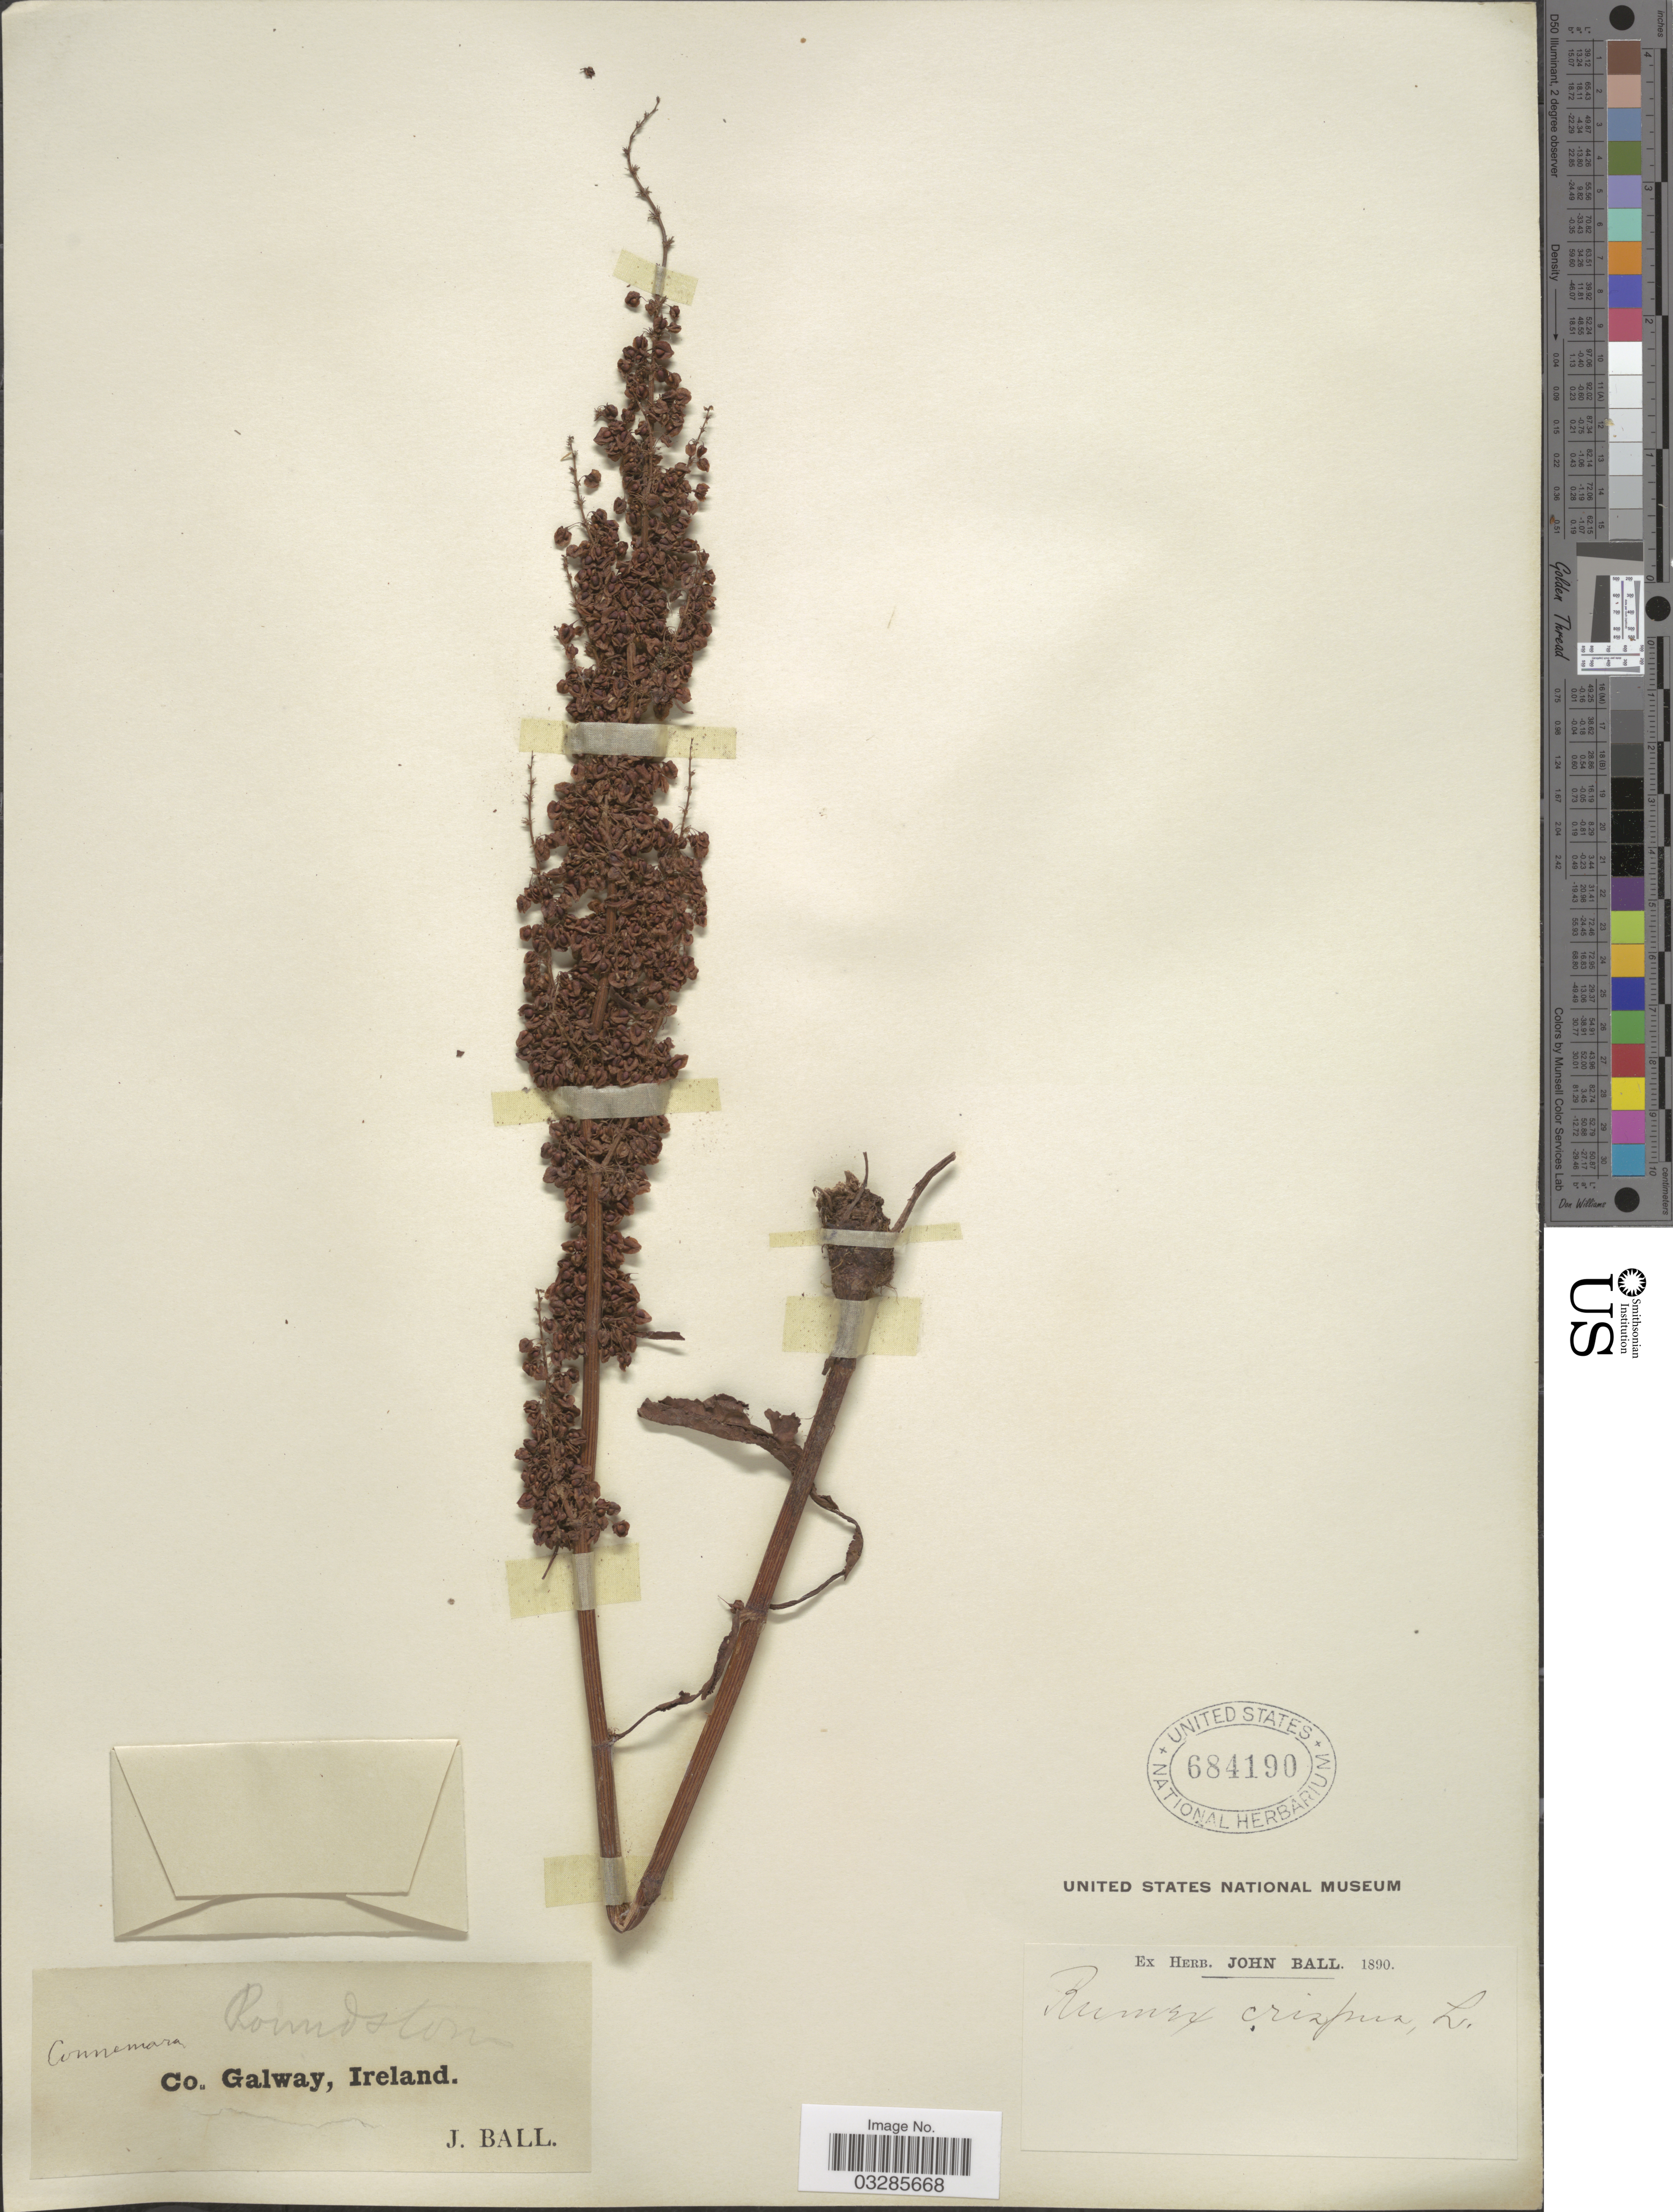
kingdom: Plantae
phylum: Tracheophyta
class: Magnoliopsida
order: Caryophyllales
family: Polygonaceae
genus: Rumex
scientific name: Rumex crispus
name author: L.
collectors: J. Ball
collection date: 1890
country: Ireland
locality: Co. Galway.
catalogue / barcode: US 684190